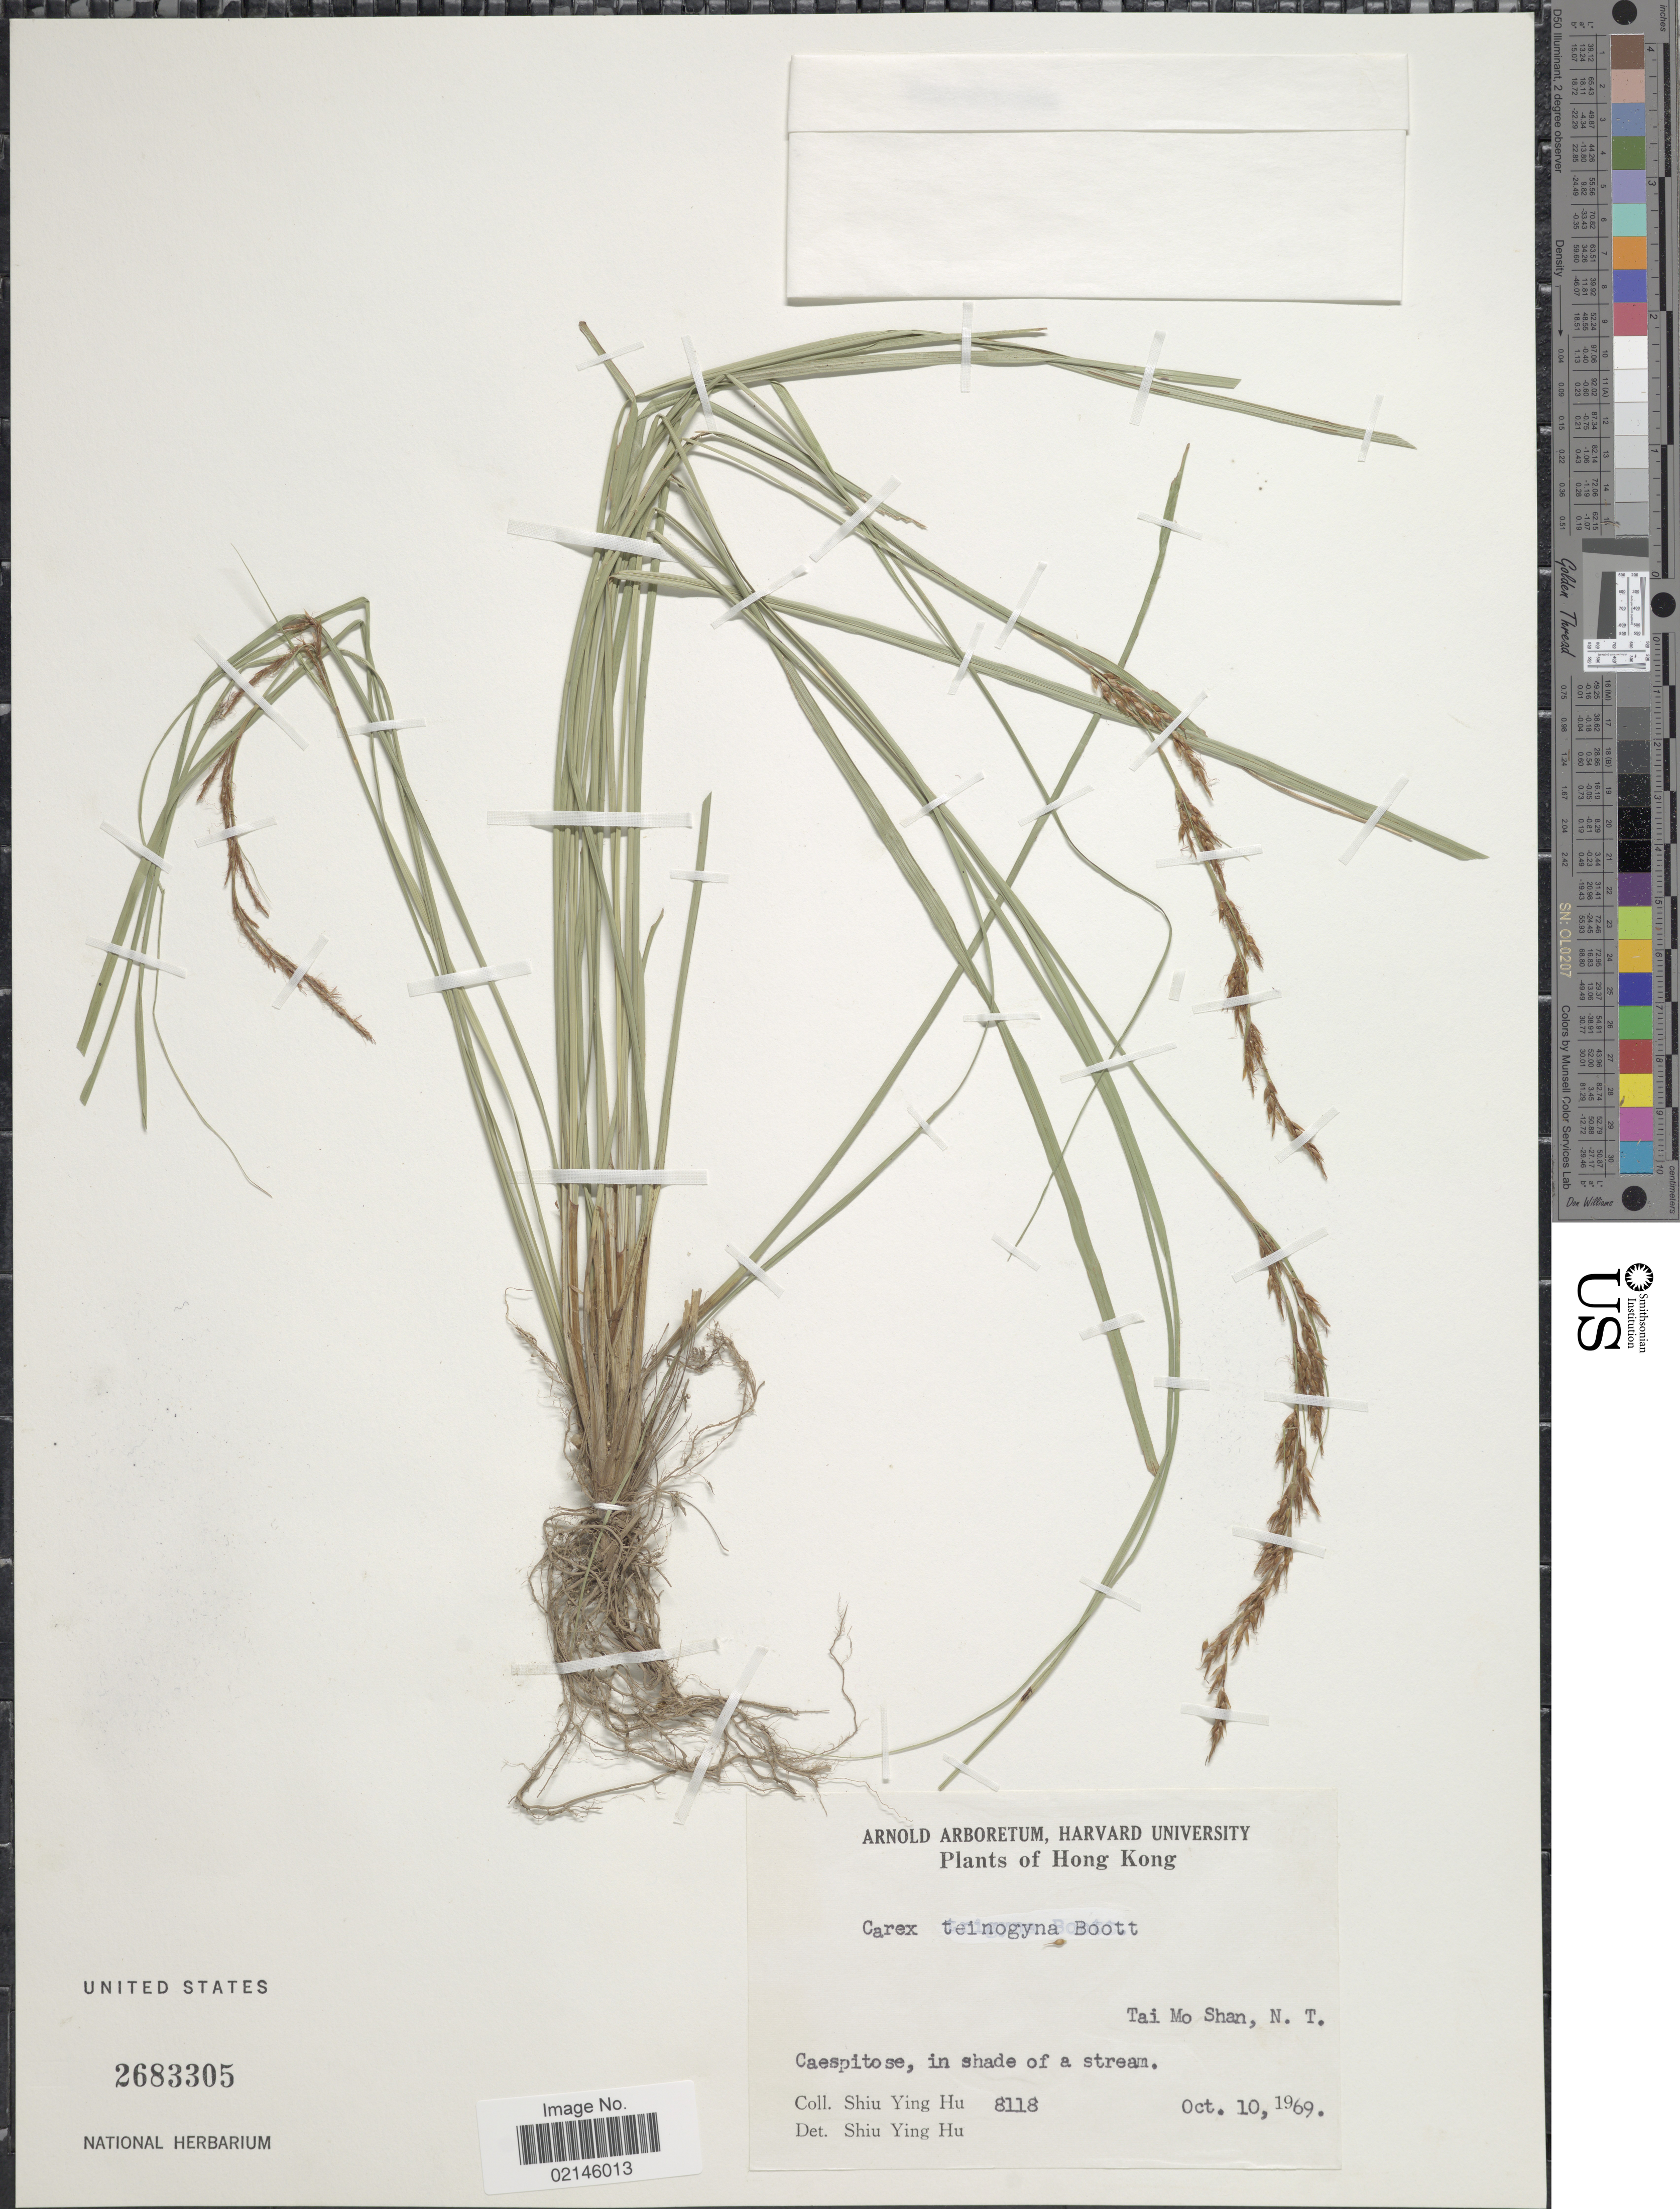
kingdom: Plantae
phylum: Tracheophyta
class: Liliopsida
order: Poales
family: Cyperaceae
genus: Carex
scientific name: Carex teinogyna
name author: Boott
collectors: S. Y. Hu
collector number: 8118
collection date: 1969-10-10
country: China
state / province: Hong Kong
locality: Tai Mo Shan, N. T.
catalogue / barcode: US 2683305